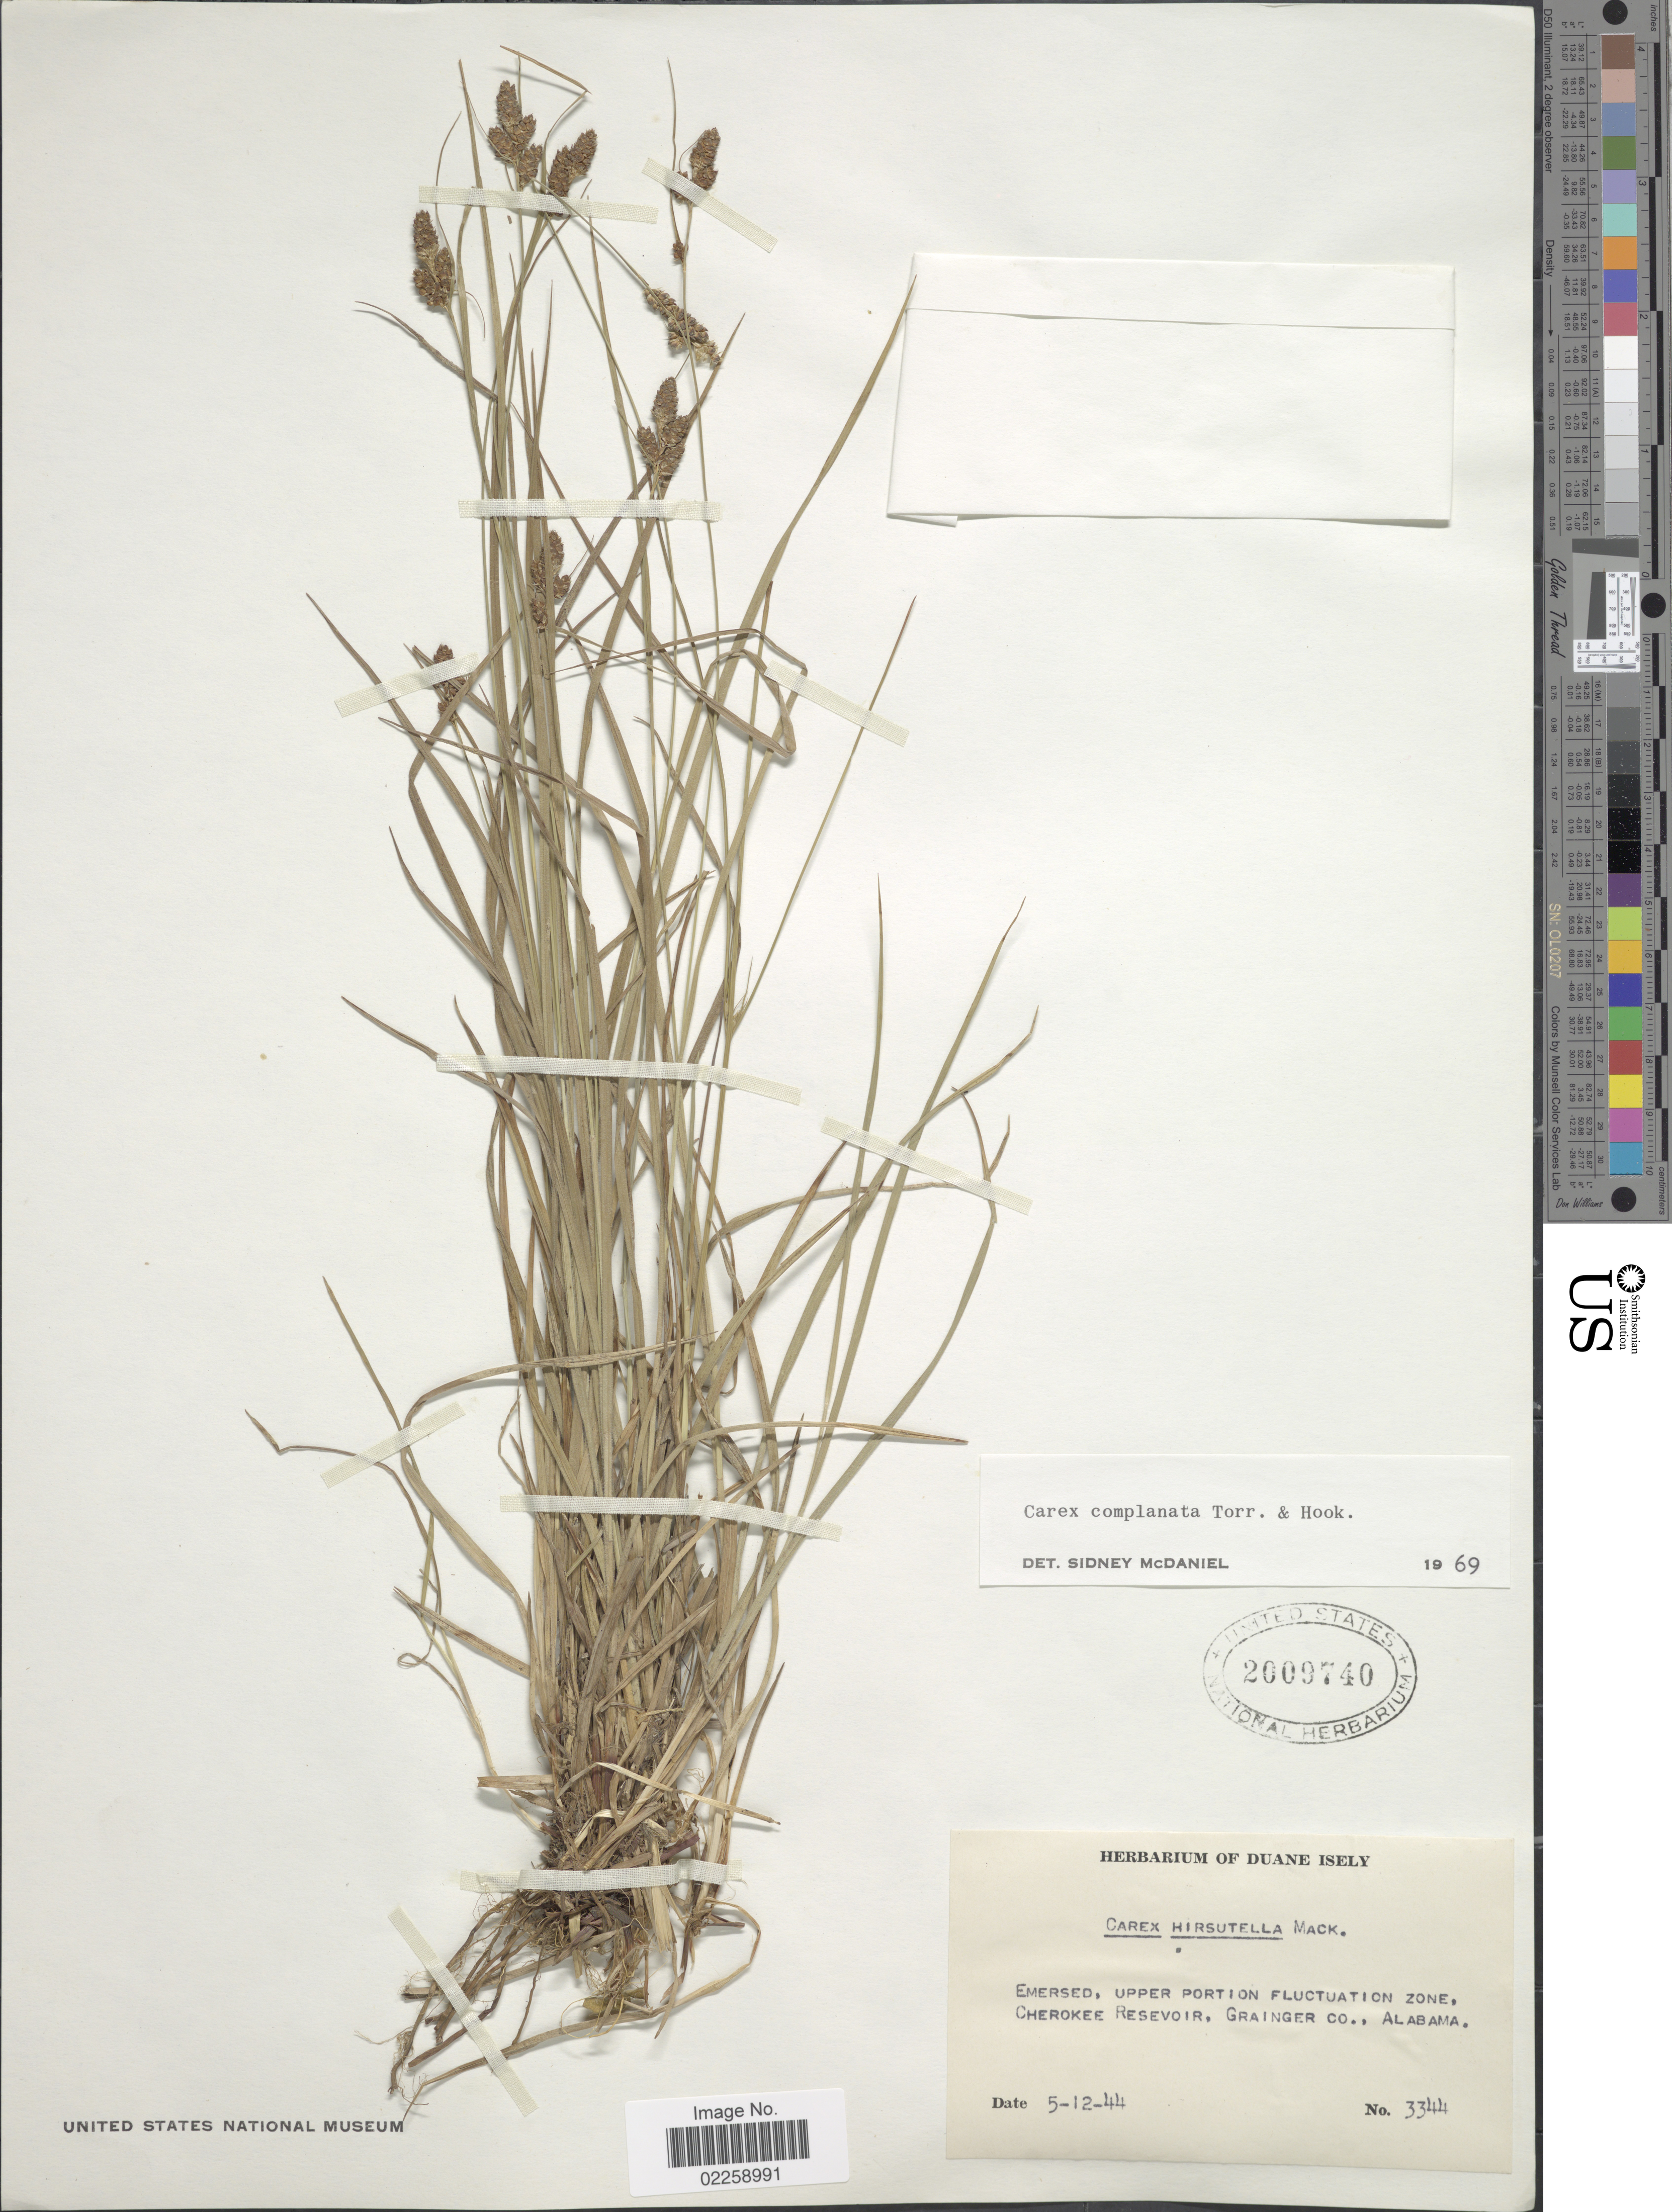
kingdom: Plantae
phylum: Tracheophyta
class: Liliopsida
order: Poales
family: Cyperaceae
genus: Carex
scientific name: Carex complanata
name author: Torr. & Hook.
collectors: ex. herb. Duane Isely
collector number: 3344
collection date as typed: Transcribed d/m/y: 12/5/44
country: United States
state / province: Alabama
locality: Emersed, Upper portion of Fluctuation Zone, Cherokee Reservoir, Grainger Co.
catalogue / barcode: US 2009740